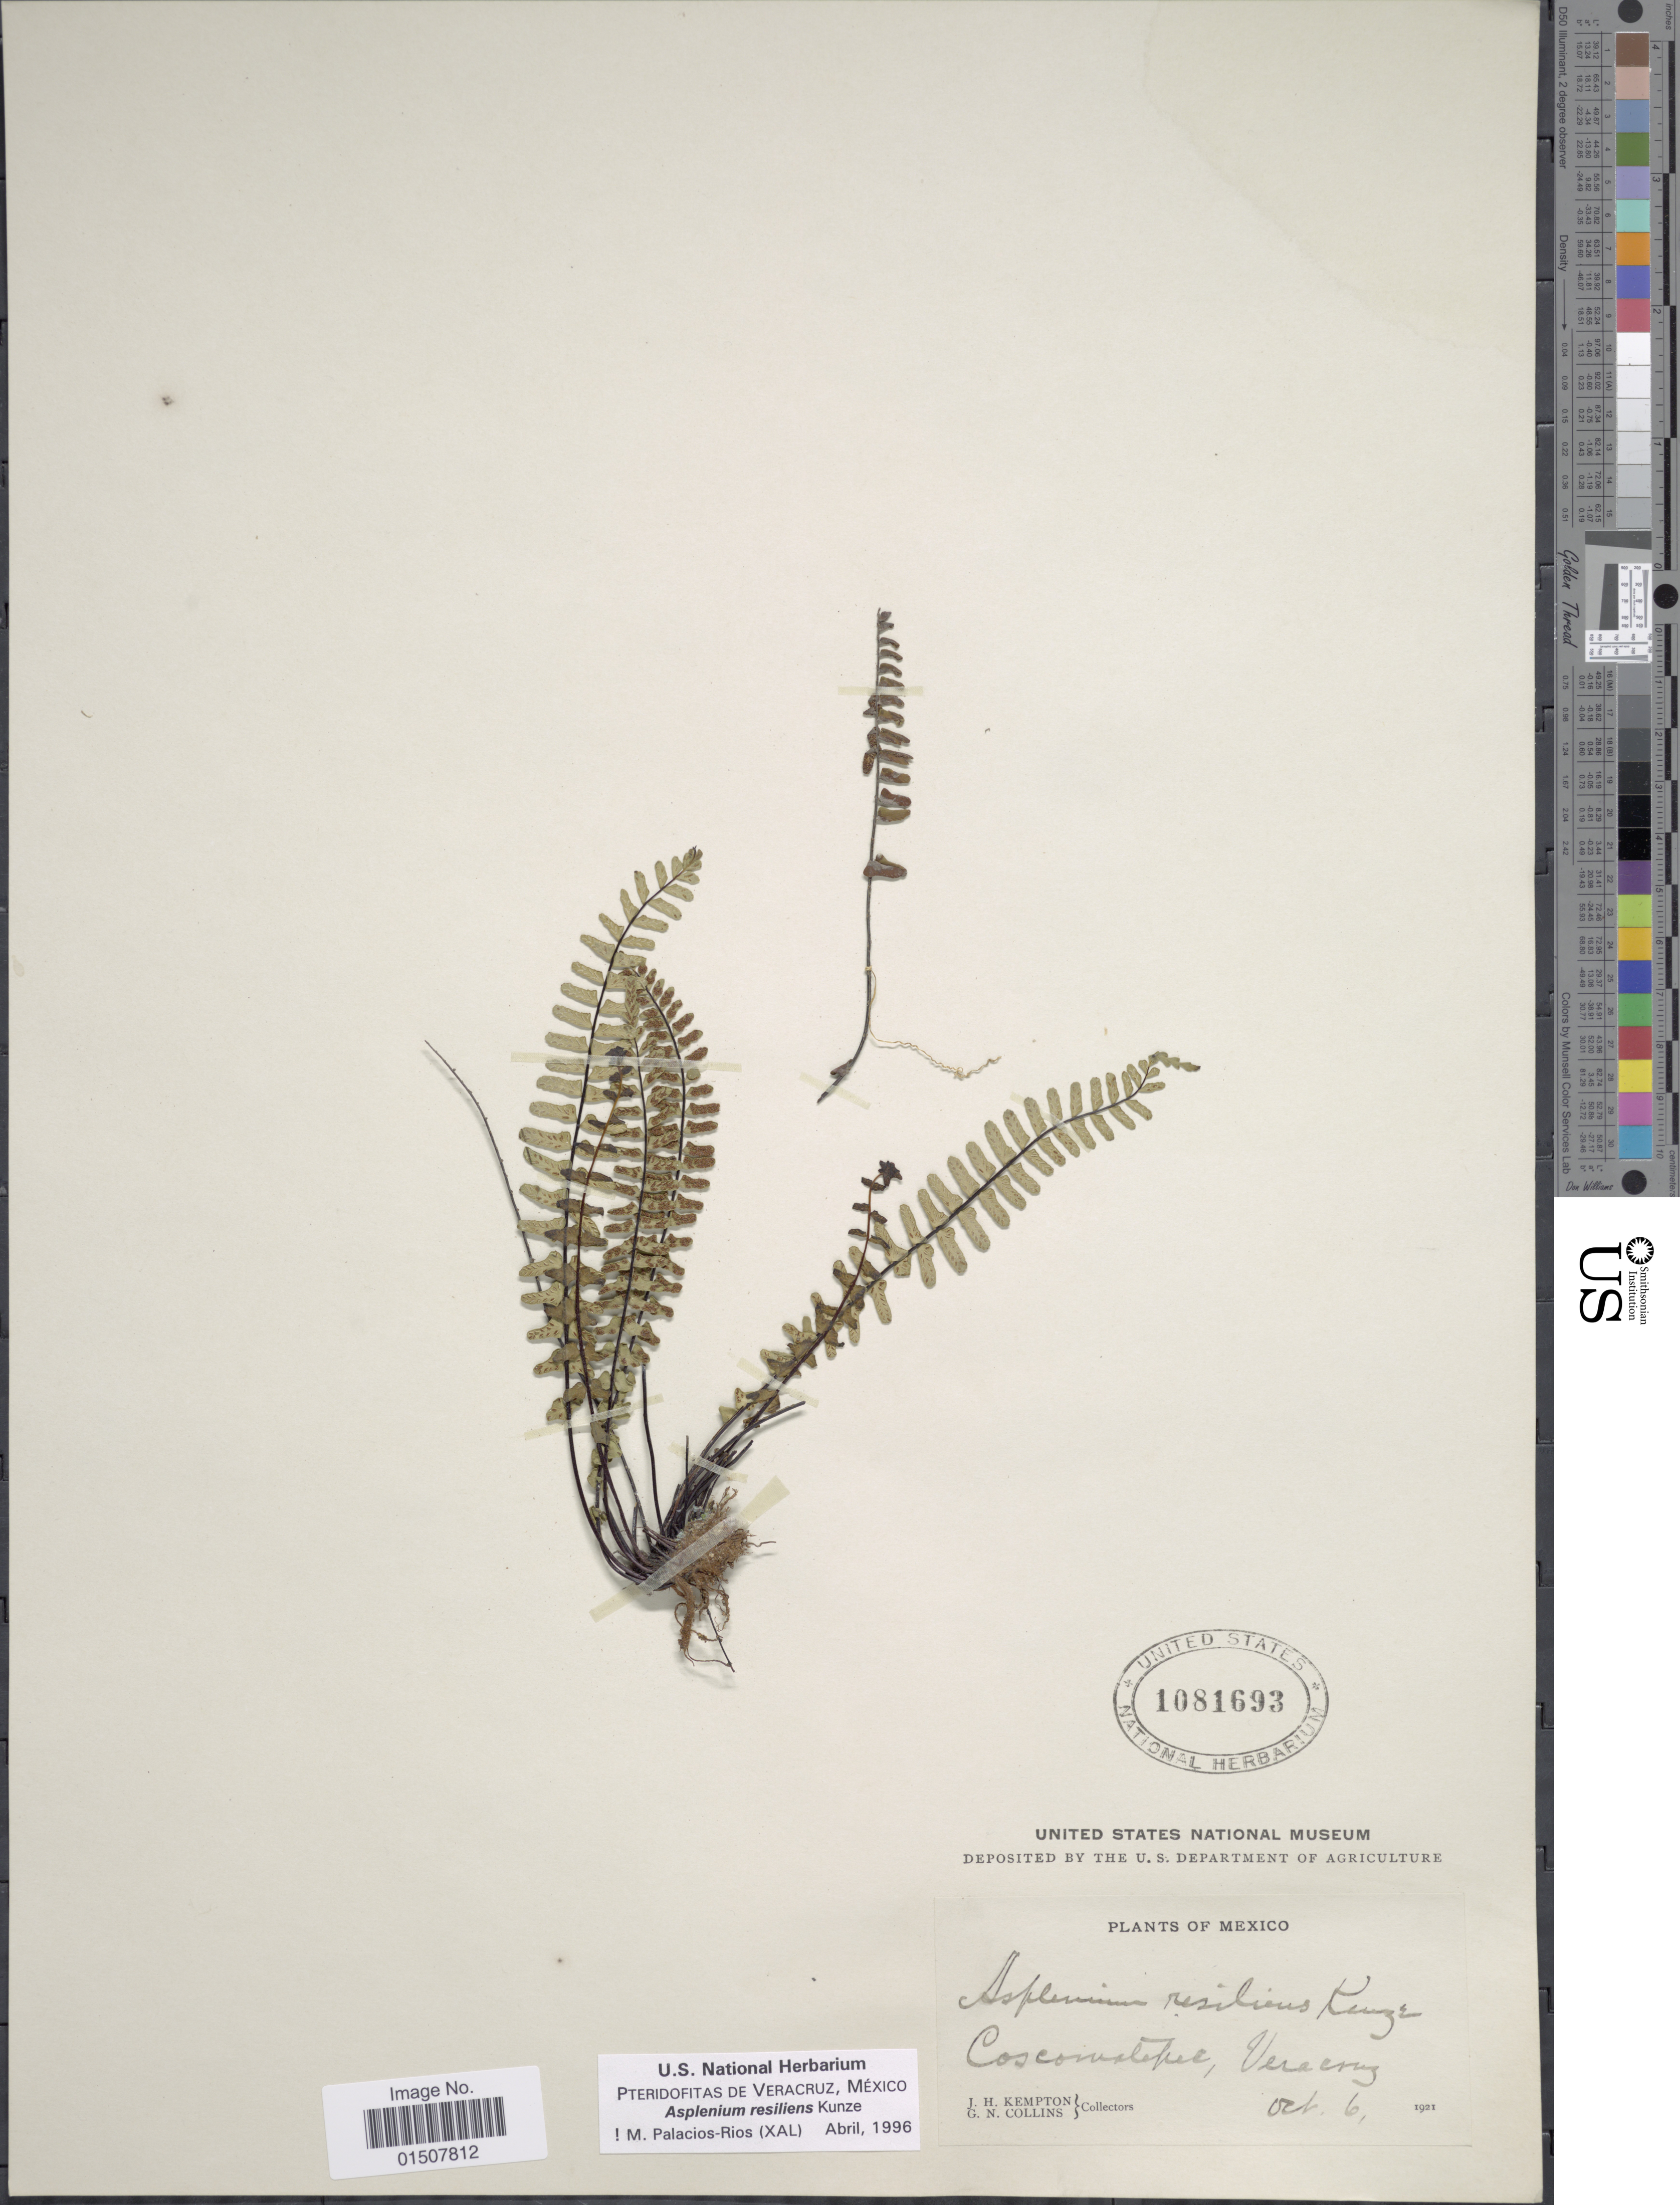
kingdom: Plantae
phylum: Tracheophyta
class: Polypodiopsida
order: Polypodiales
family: Aspleniaceae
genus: Asplenium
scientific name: Asplenium resiliens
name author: Kunze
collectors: J. H. Kempton & G. Collins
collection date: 1921-10-06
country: Mexico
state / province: Veracruz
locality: Cosconualez, Veracruz.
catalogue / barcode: US 1081693